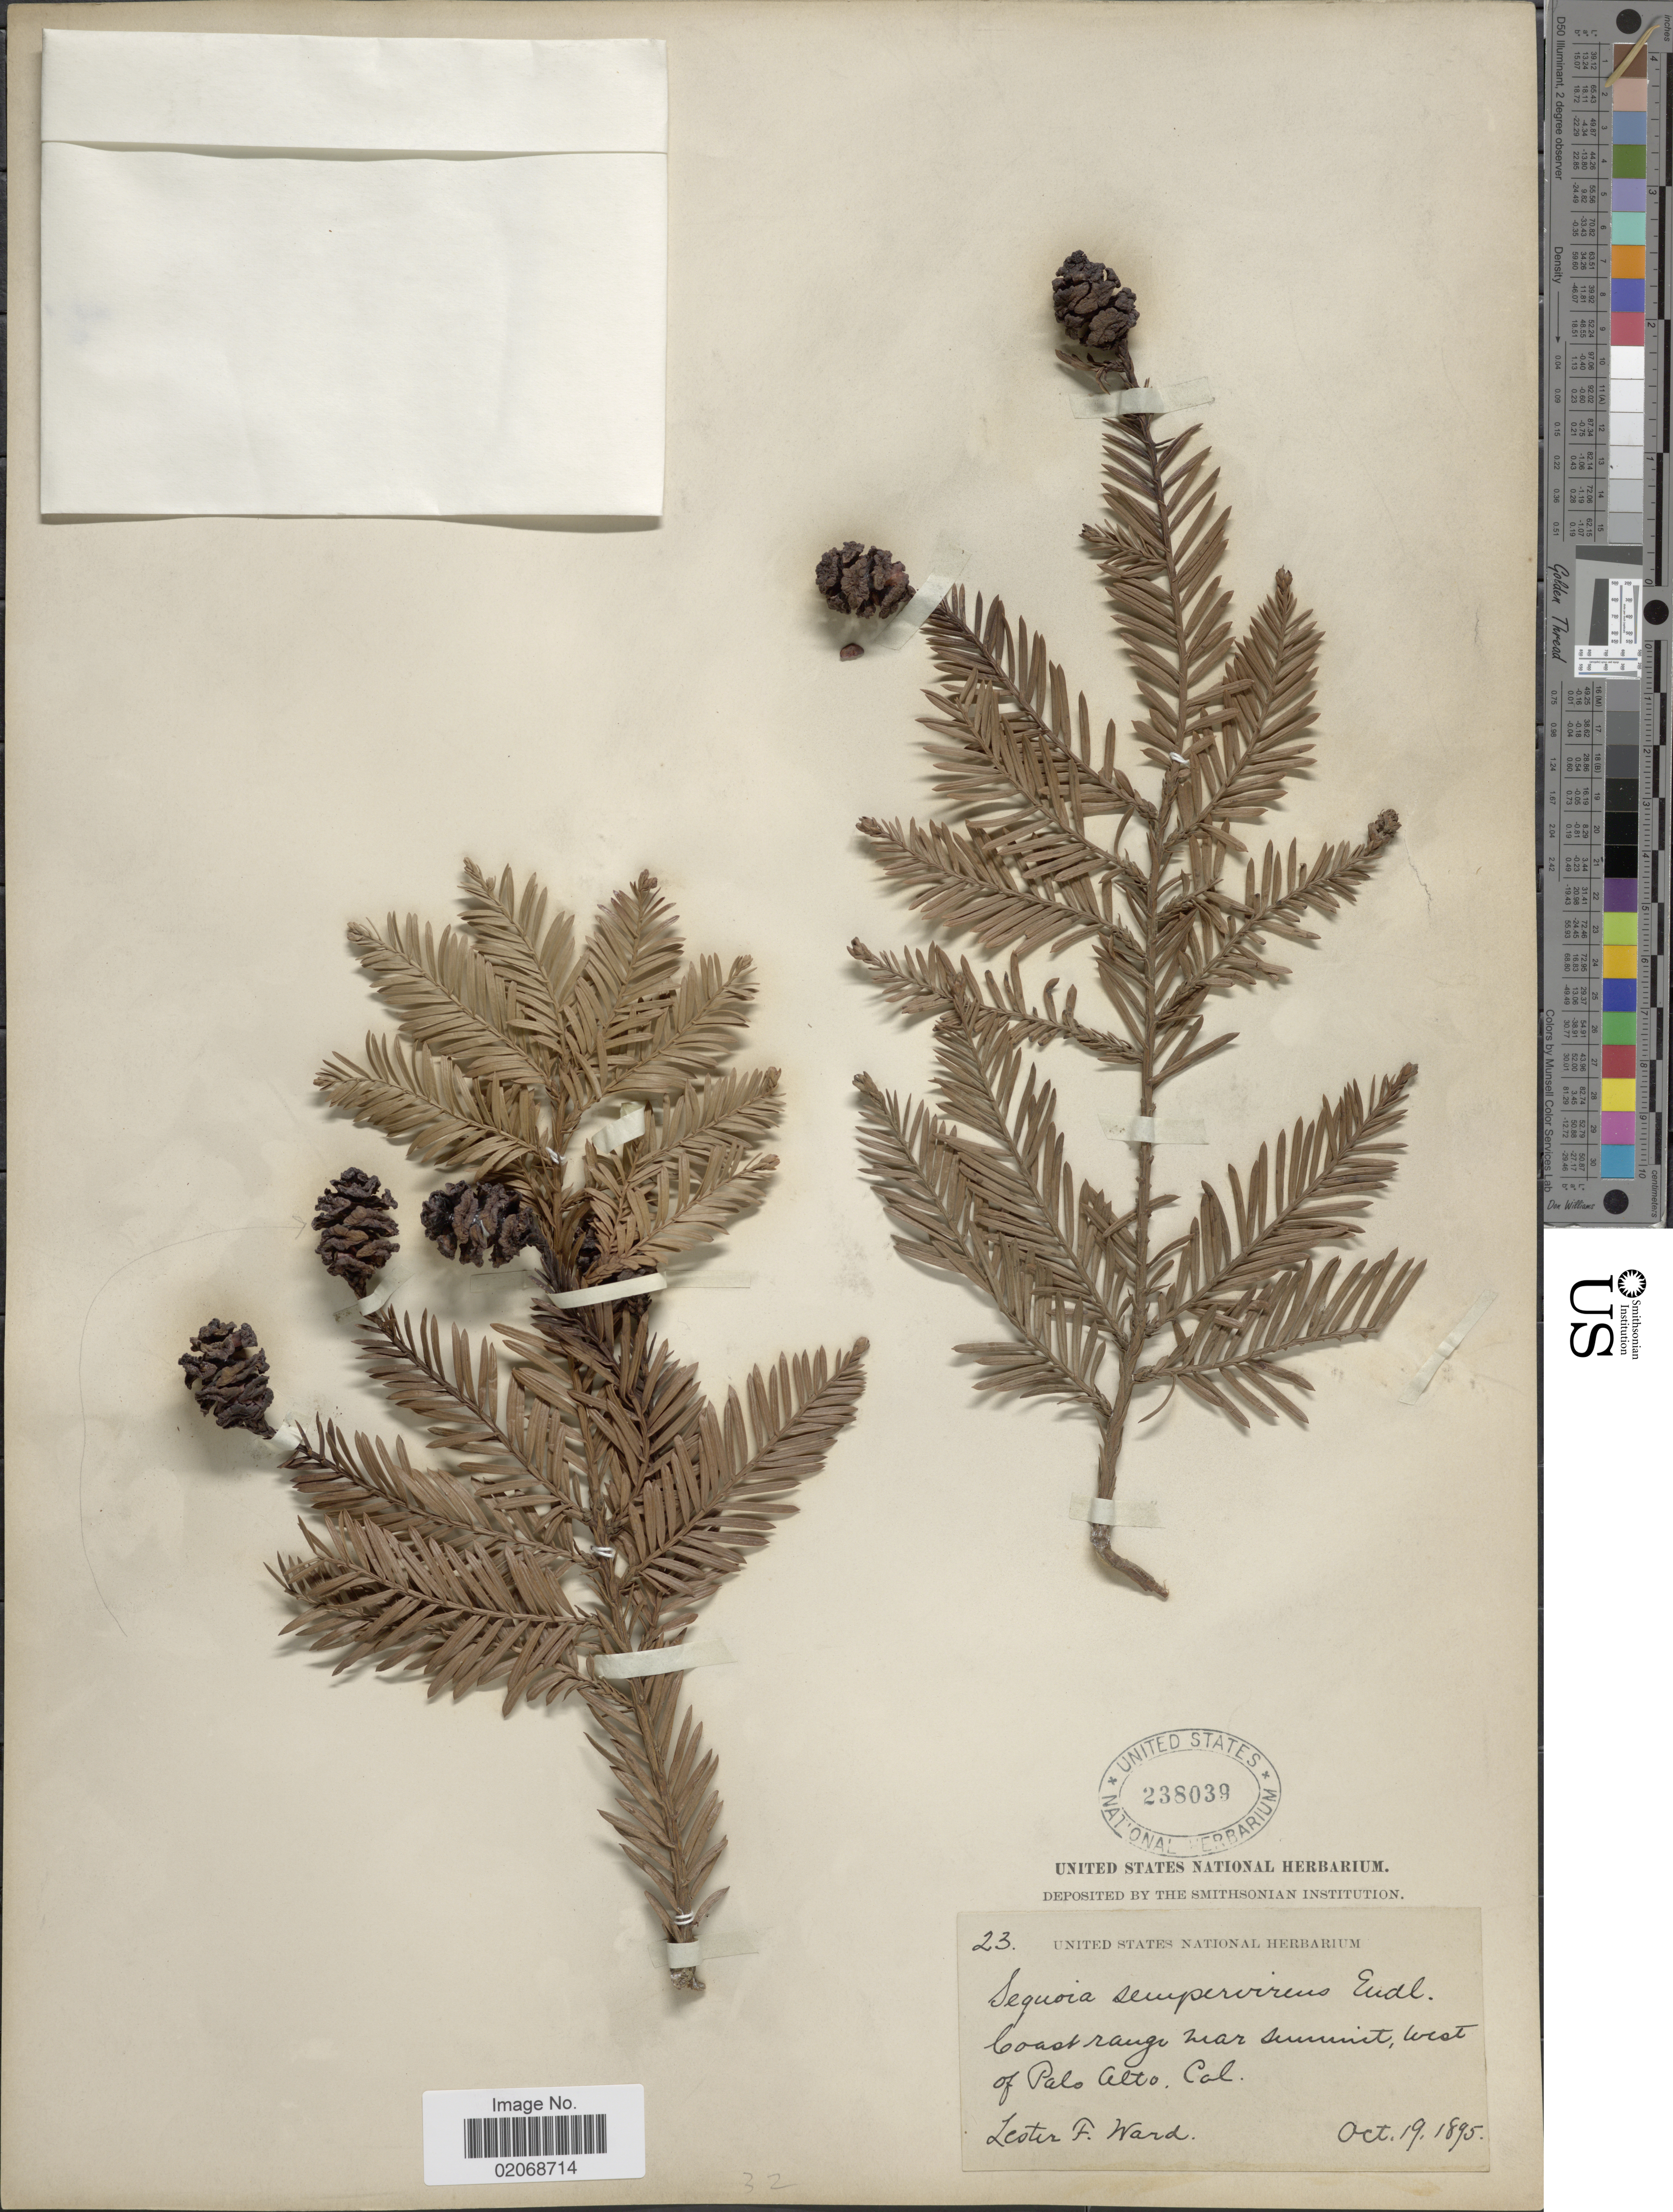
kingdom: Plantae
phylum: Tracheophyta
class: Pinopsida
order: Pinales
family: Cupressaceae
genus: Sequoia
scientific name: Sequoia sempervirens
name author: (D. Don) Endl.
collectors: L. F. Ward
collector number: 23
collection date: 1895-10-19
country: United States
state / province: California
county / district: Santa Clara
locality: Coast Range near summit, west of Palo Alto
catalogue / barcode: US 238039